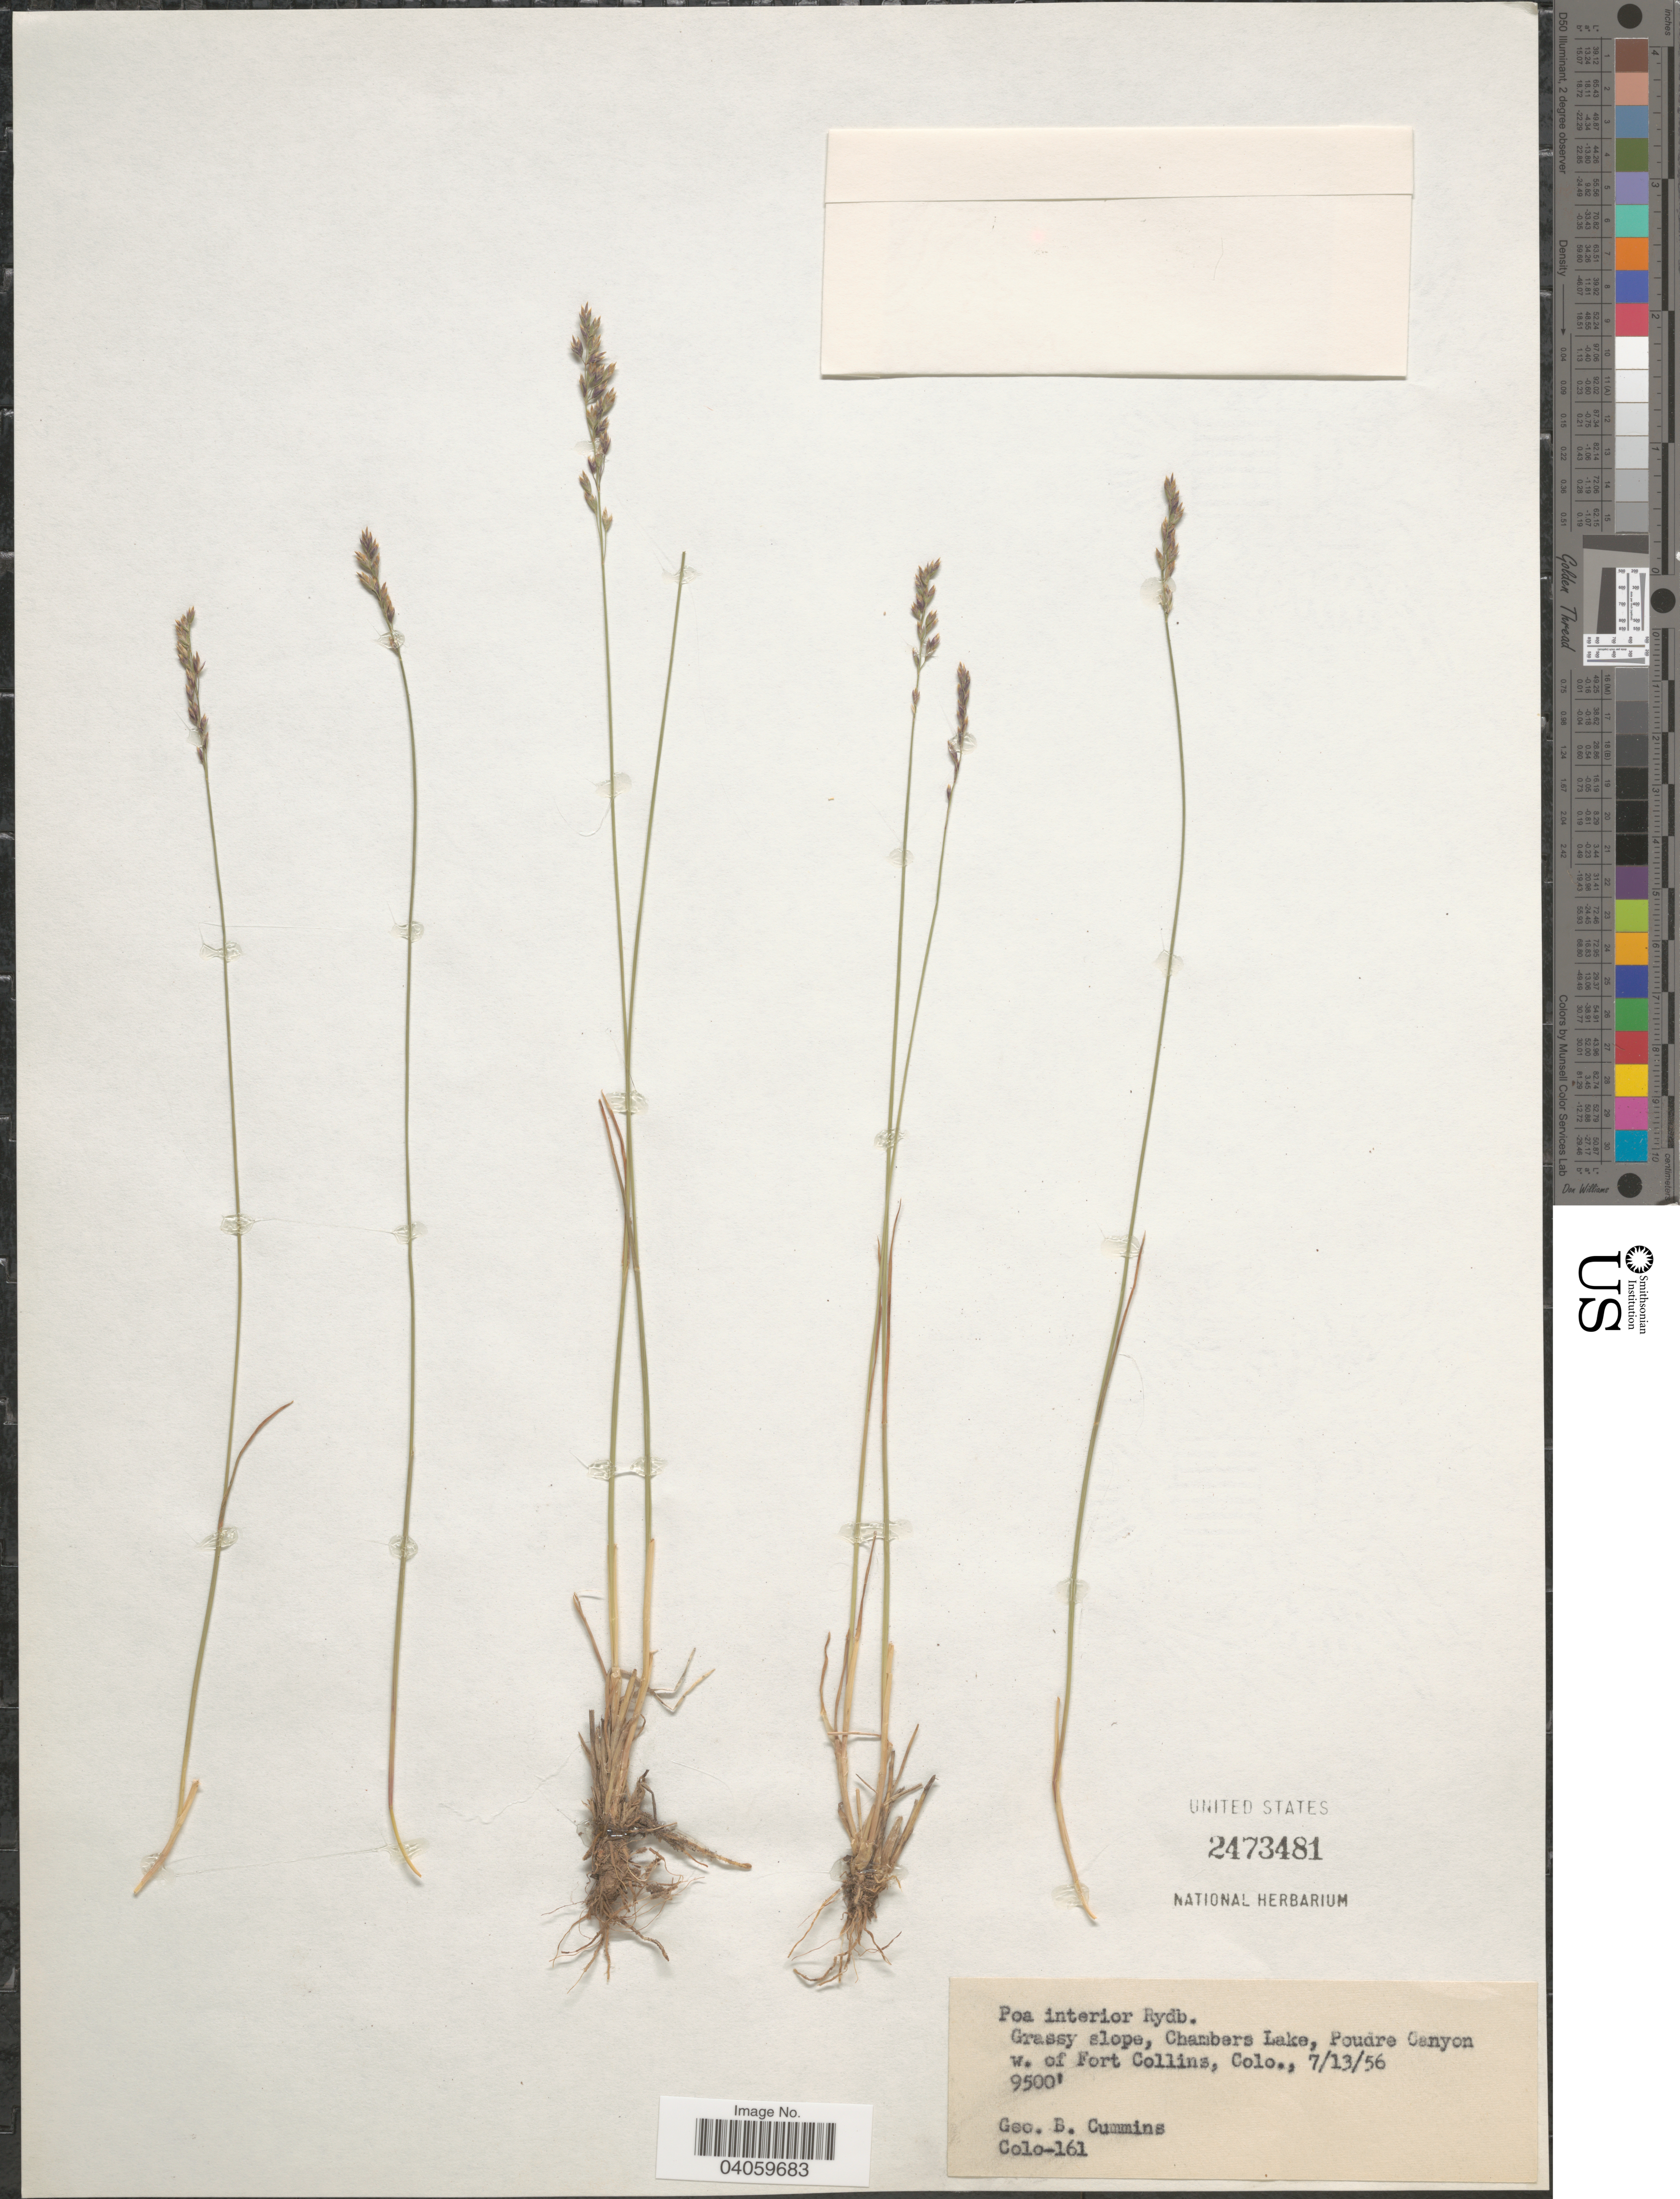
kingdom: Plantae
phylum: Tracheophyta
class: Liliopsida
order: Poales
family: Poaceae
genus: Poa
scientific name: Poa interior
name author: Rydb.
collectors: G. Cummins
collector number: Colo-161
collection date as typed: Transcribed d/m/y: 13/7/56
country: United States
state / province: Colorado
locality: Grassy slope, Chambers Lake, Poudre Canyon w. of Fort Collins.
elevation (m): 2896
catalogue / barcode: US 2473481